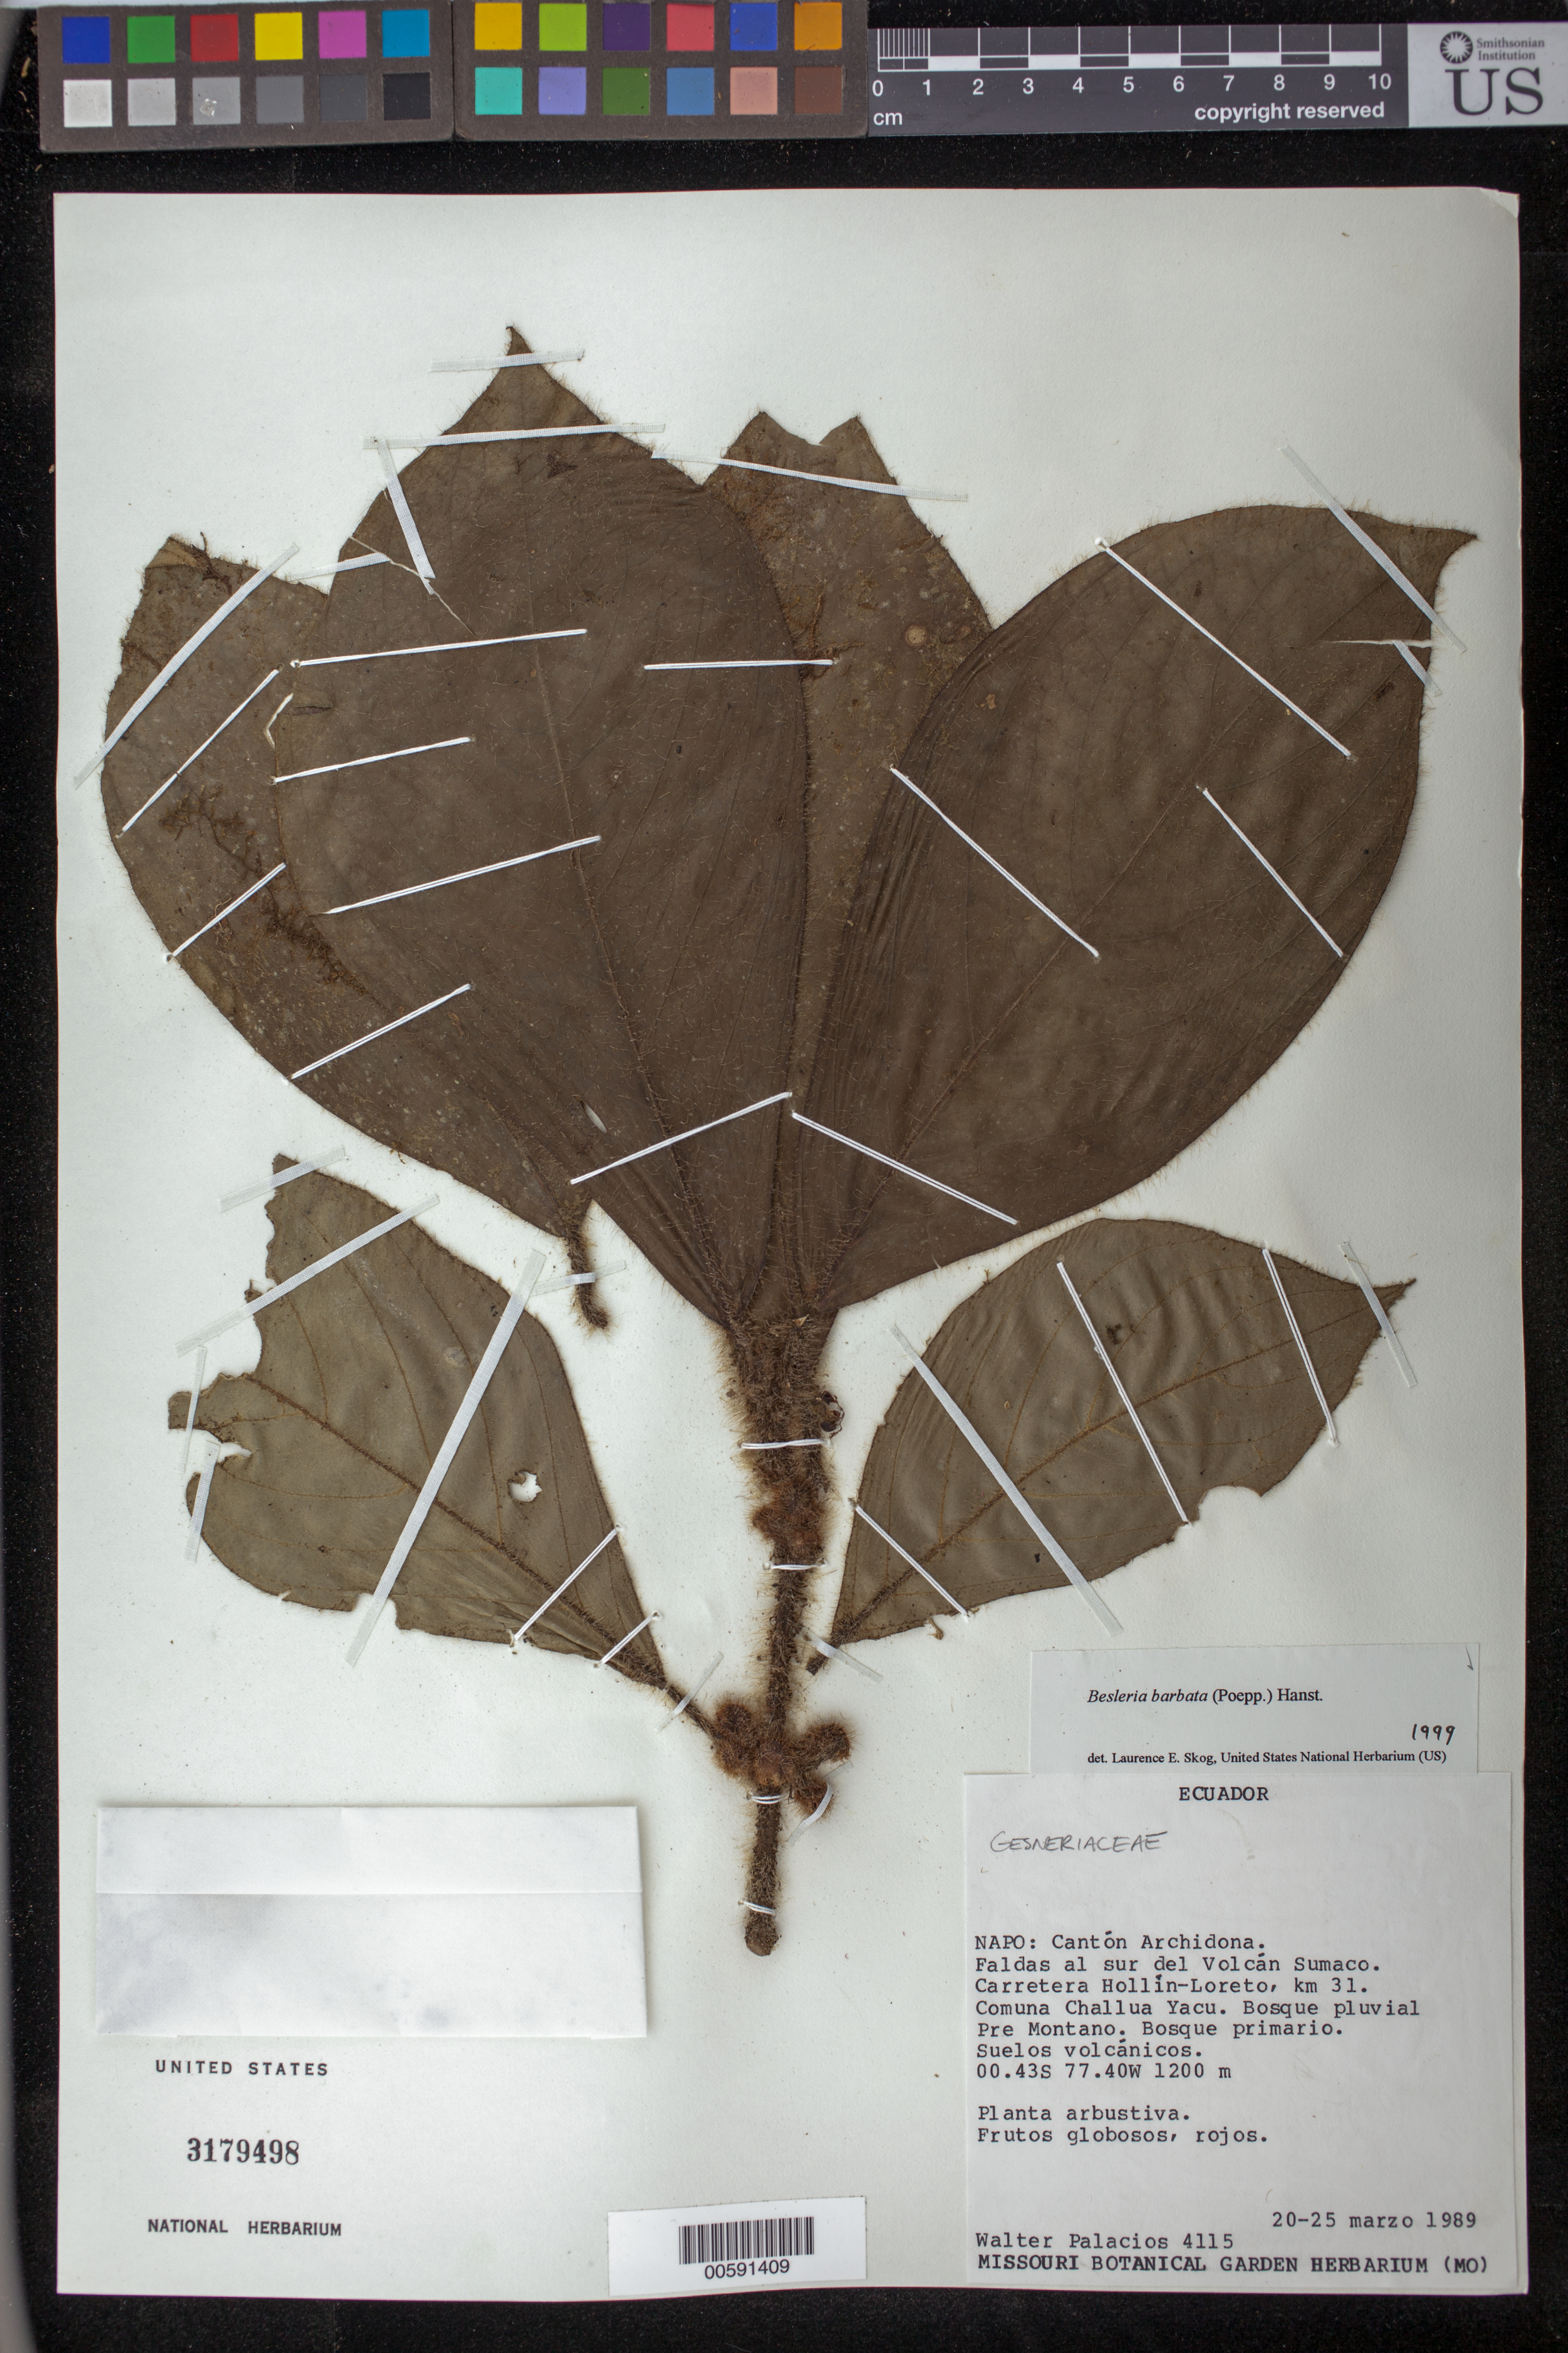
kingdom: Plantae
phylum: Tracheophyta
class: Magnoliopsida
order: Lamiales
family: Gesneriaceae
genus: Besleria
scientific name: Besleria barbata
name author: (Poepp.) Hanst.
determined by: Skog, Laurence E.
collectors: W. Palacios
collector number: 4115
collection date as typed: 20-25 Mar 1989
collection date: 1989-03-20/1989-03-25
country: Ecuador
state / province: Napo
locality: Cantón Archidona; faldas al sur del Volán Sumaco, carretera Hollín - Loreto, km 31, comuna Challua Yacu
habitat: Bosque pluvial premontano; bosque primario; suelos volcánicos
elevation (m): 1200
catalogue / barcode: US 3179498